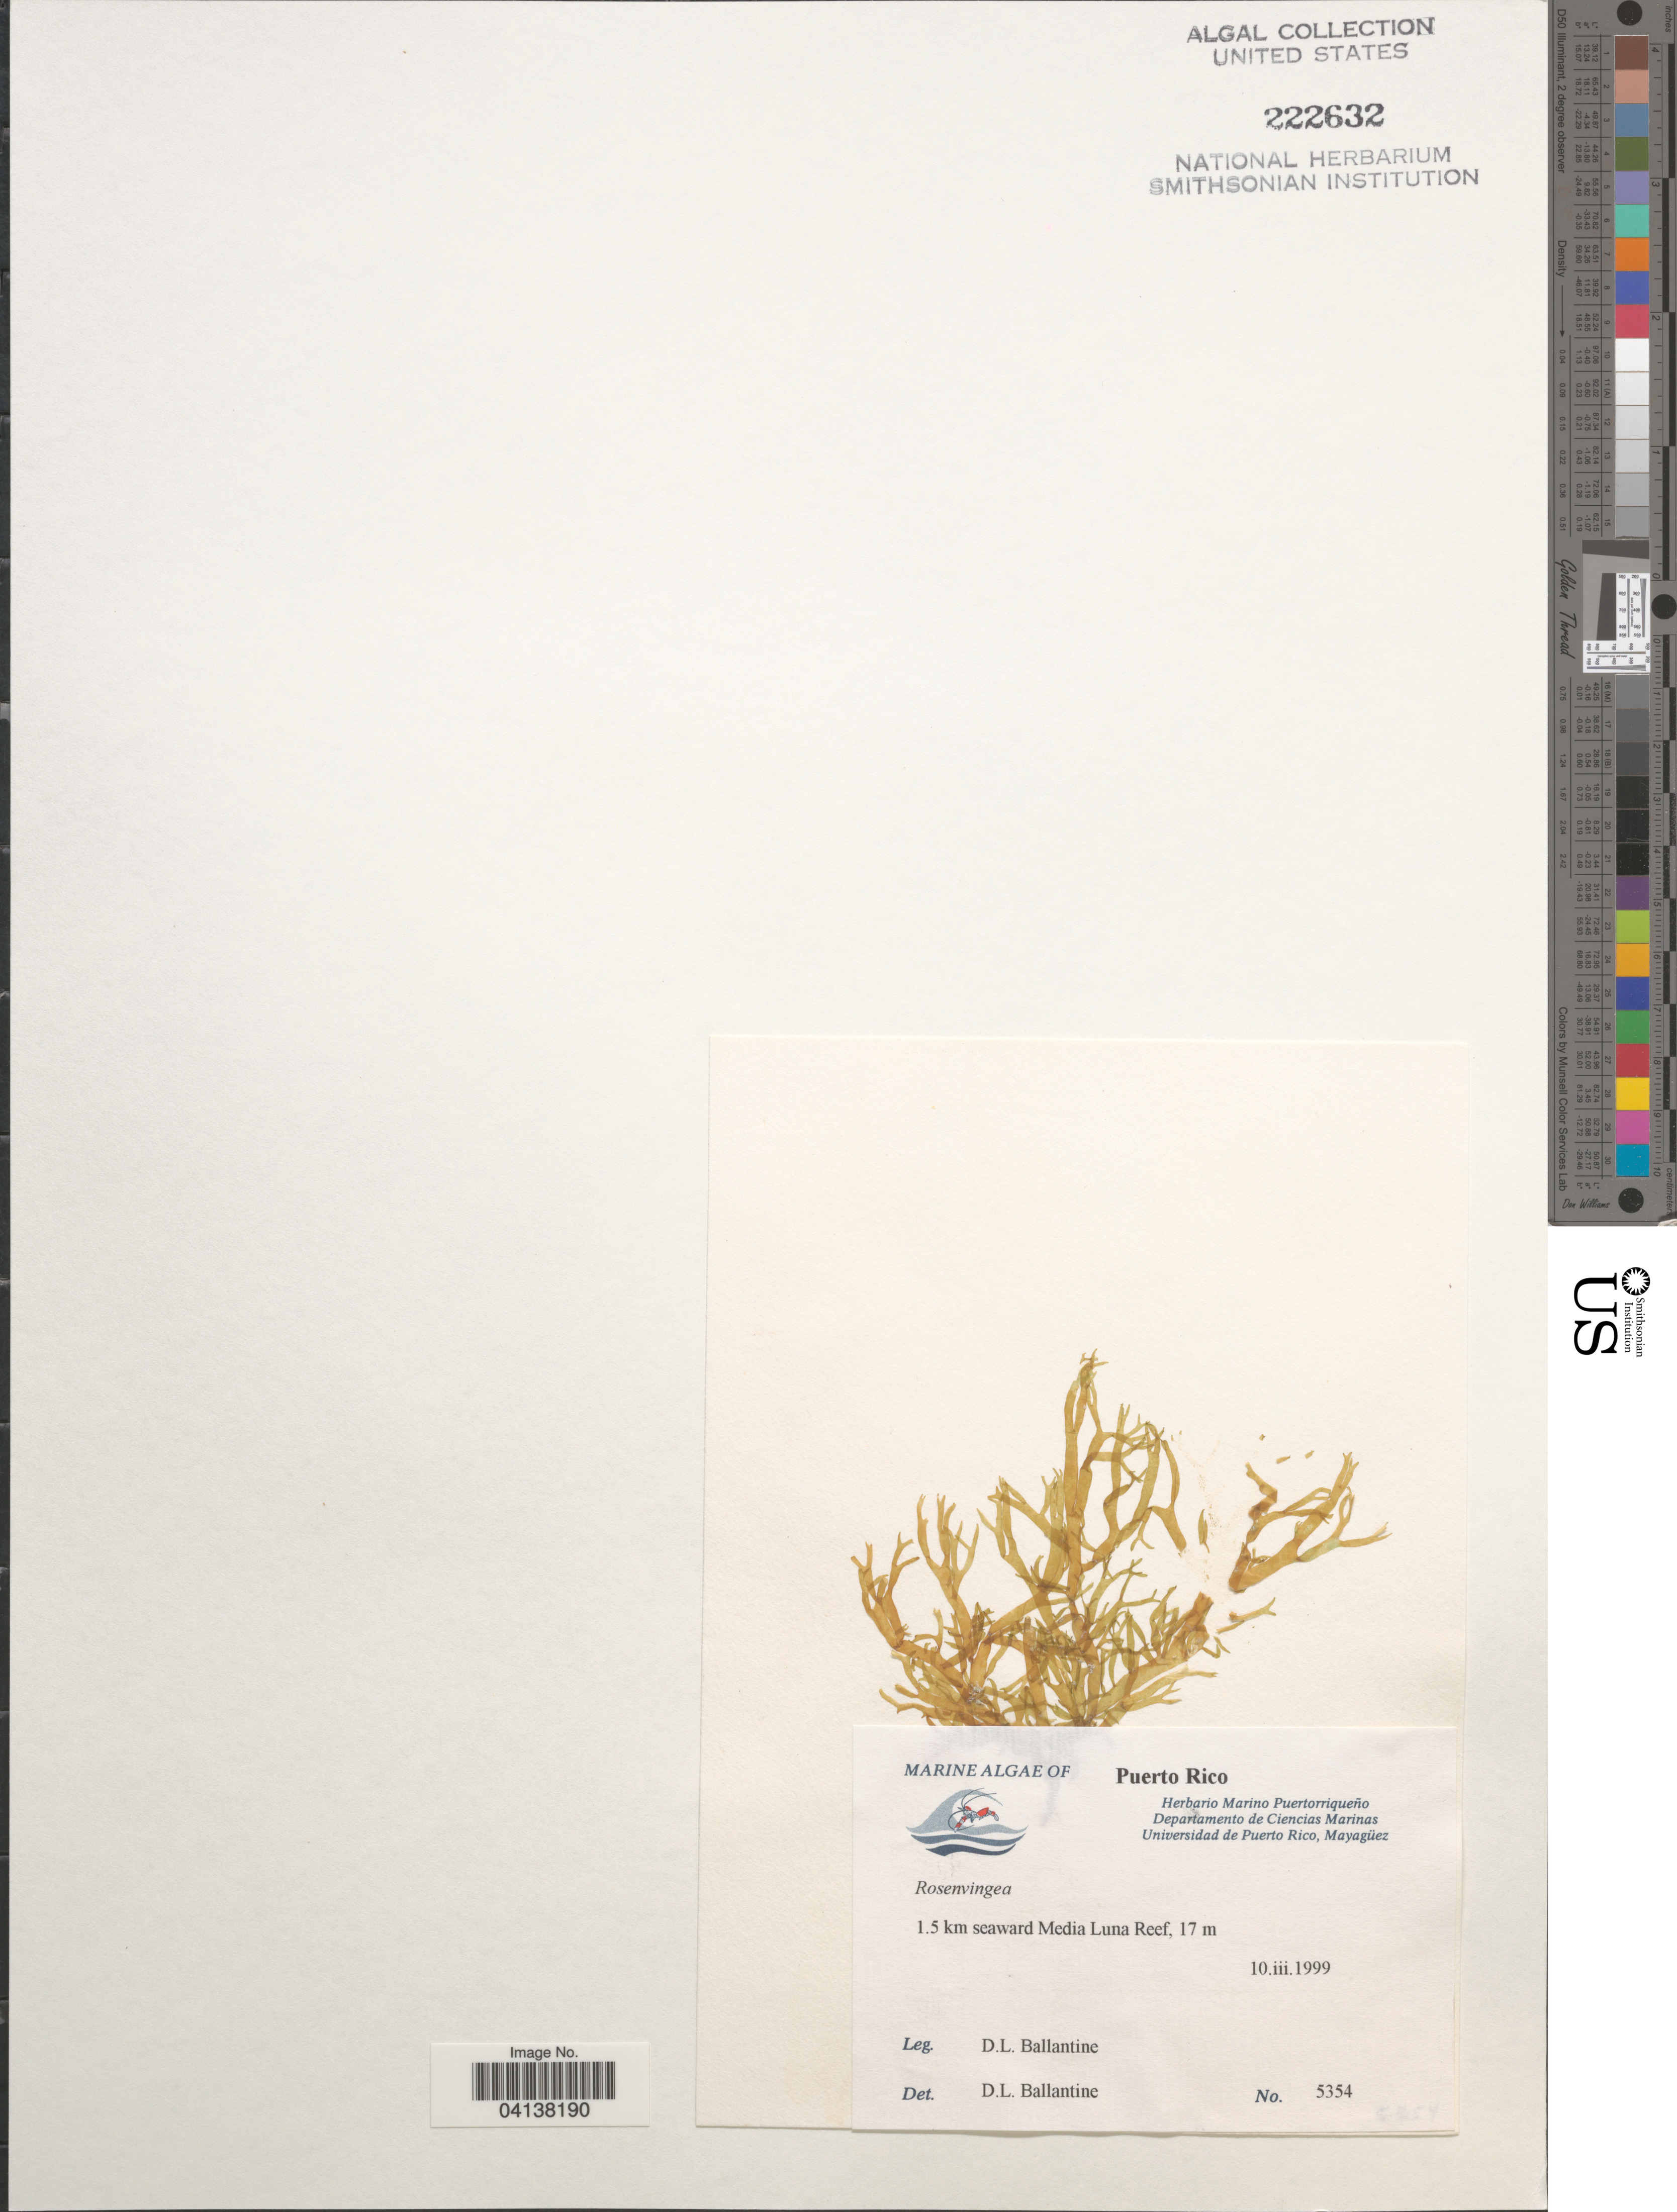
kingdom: Chromista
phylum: Ochrophyta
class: Phaeophyceae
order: Scytosiphonales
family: Scytosiphonaceae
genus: Rosenvingea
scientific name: Rosenvingea sp.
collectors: D.L. Ballantine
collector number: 5354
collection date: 1999-03-10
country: Puerto Rico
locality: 1.5 km seaward Media Luna Reef.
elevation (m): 17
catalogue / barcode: US 222632